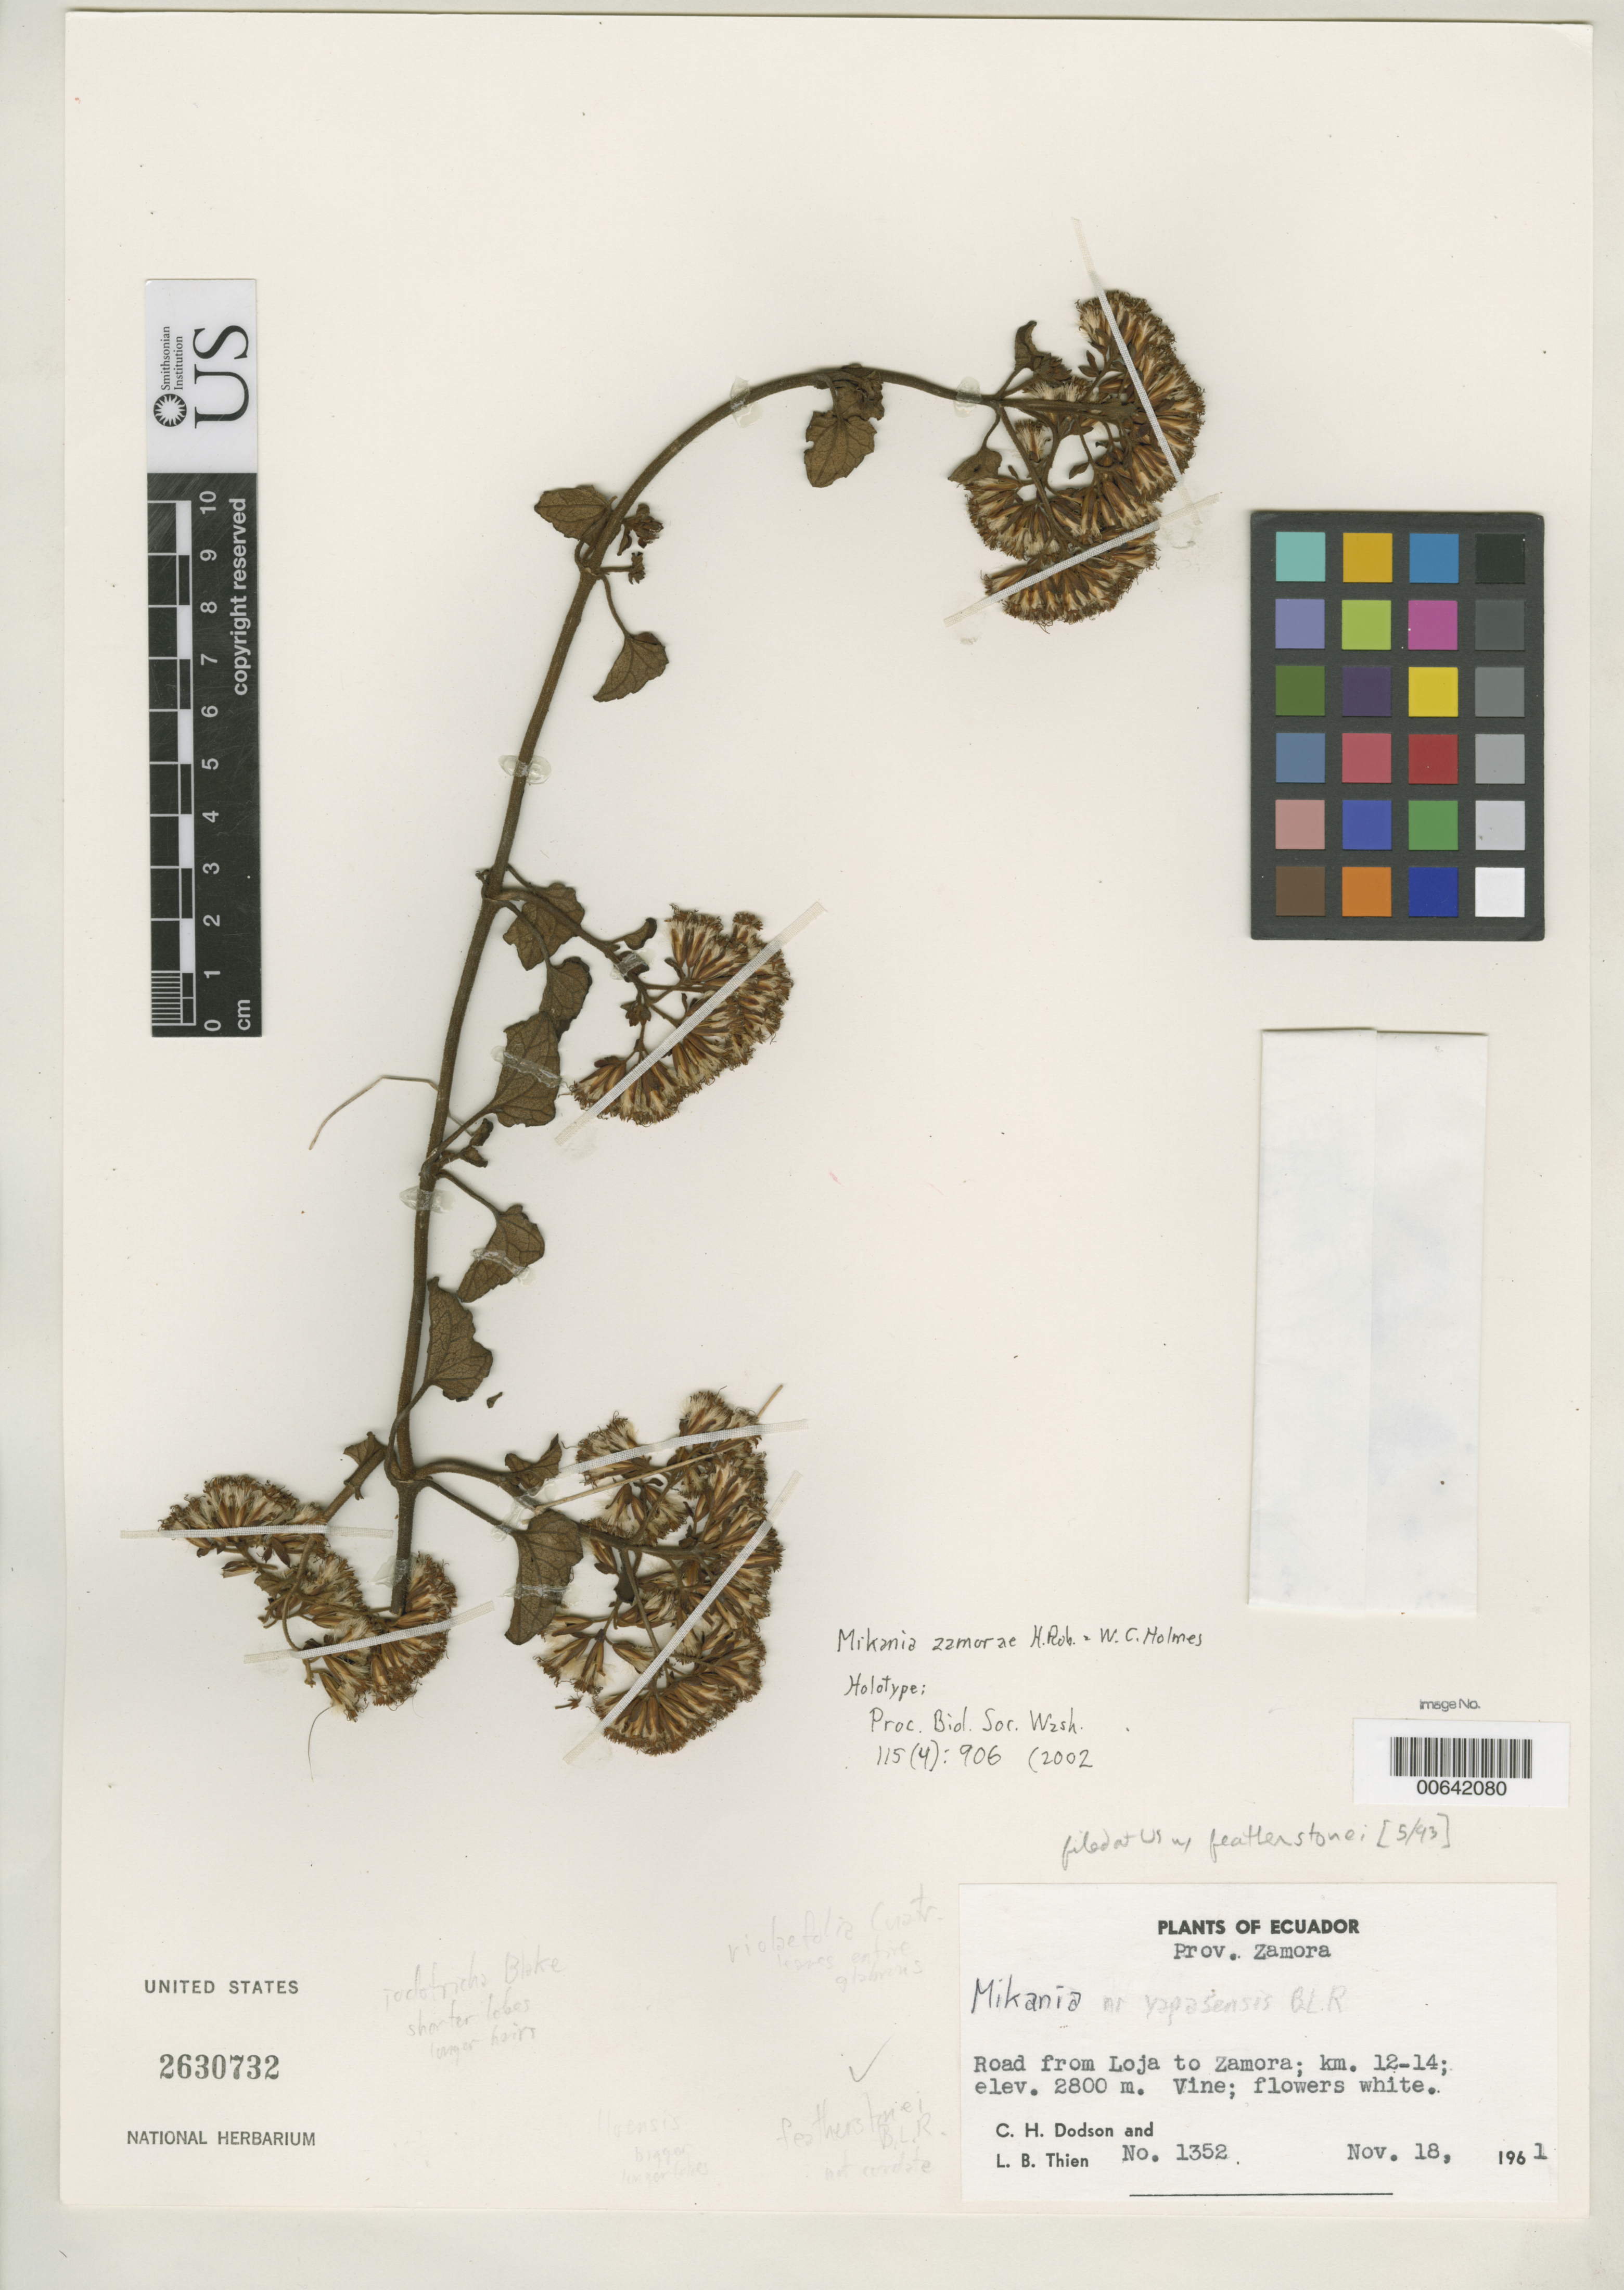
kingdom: Plantae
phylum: Tracheophyta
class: Magnoliopsida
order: Asterales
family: Asteraceae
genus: Mikania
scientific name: Mikania zamorae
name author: H. Rob. & W.C. Holmes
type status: Holotype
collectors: C. H. Dodson & L. Thein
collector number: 1352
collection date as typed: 18 Nov 1961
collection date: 1961-11-18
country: Ecuador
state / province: Zamora-Chinchipe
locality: Road from Loja to Zamora; km 12 - 14.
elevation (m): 2800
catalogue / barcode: US 2630732